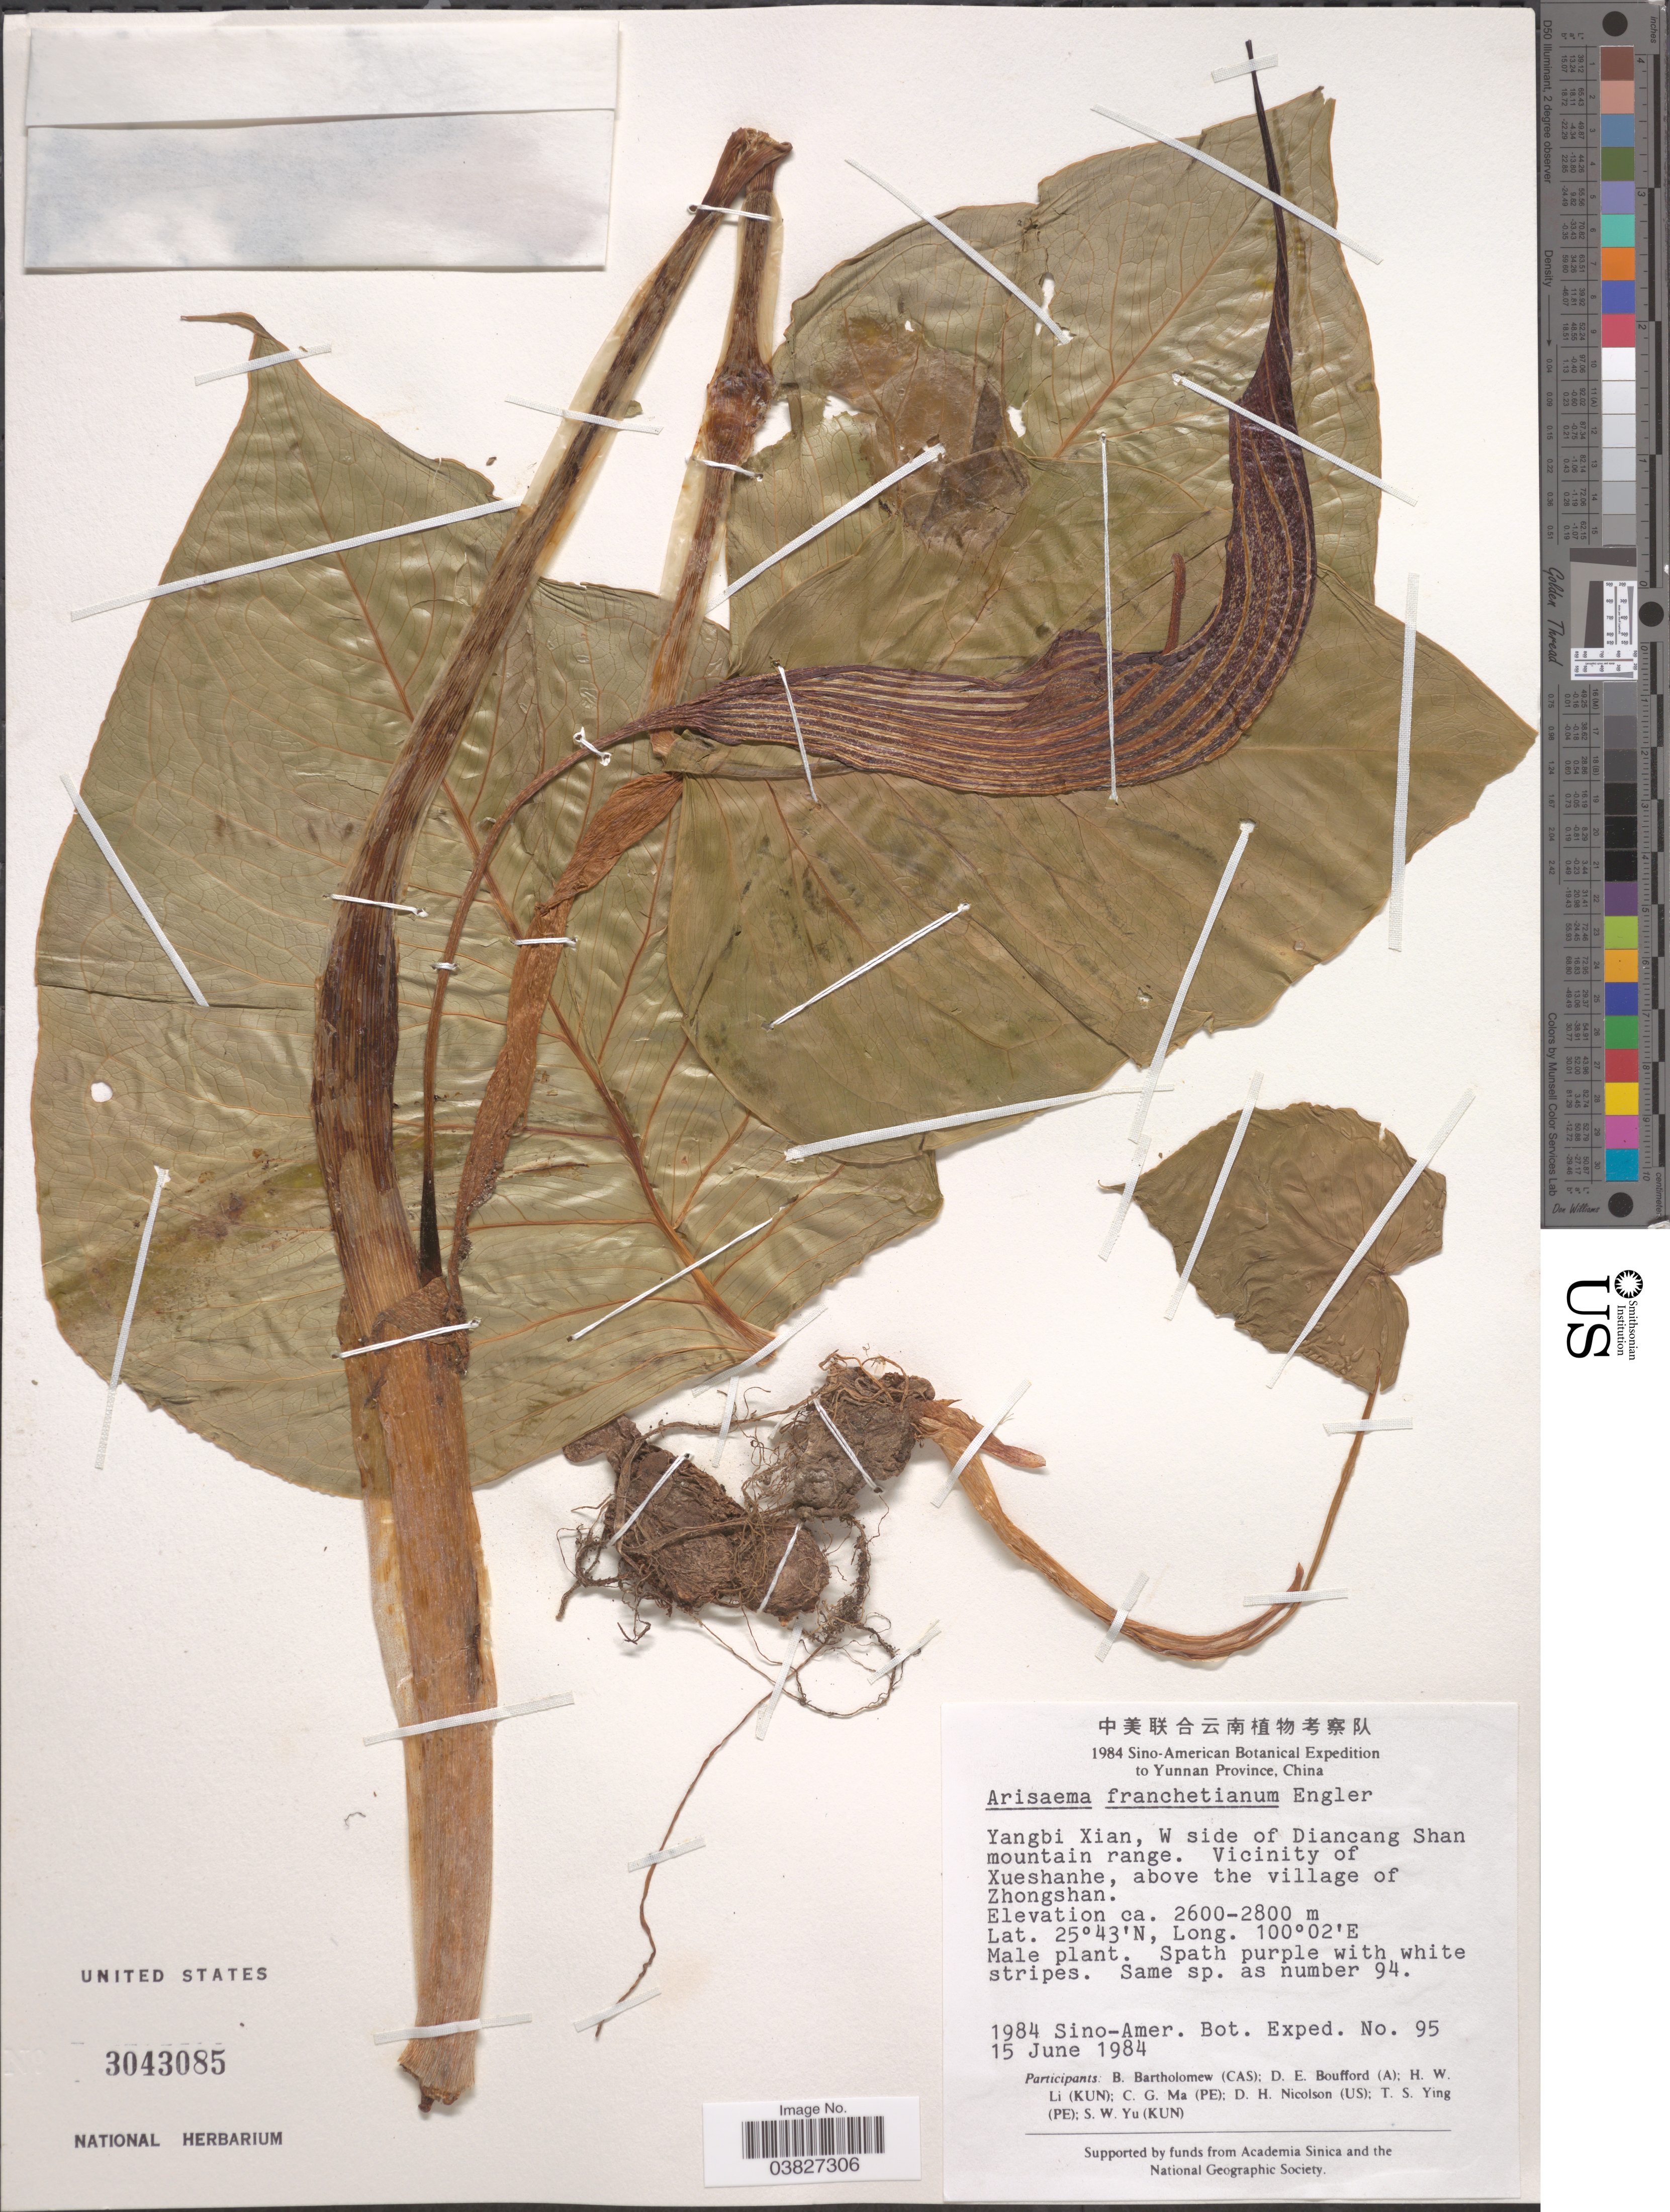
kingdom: Plantae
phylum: Tracheophyta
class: Liliopsida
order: Alismatales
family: Araceae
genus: Arisaema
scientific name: Arisaema franchetianum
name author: Engl.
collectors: Sino-Amer. Bot. Exped. 1984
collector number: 95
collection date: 1984-06-15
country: China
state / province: Yunnan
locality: Yangbi Xian, W side of Diancang Shan mountain range. Vicinity of Xueshanhe, above the village of Zhongshan.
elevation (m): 2600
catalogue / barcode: US 3043085